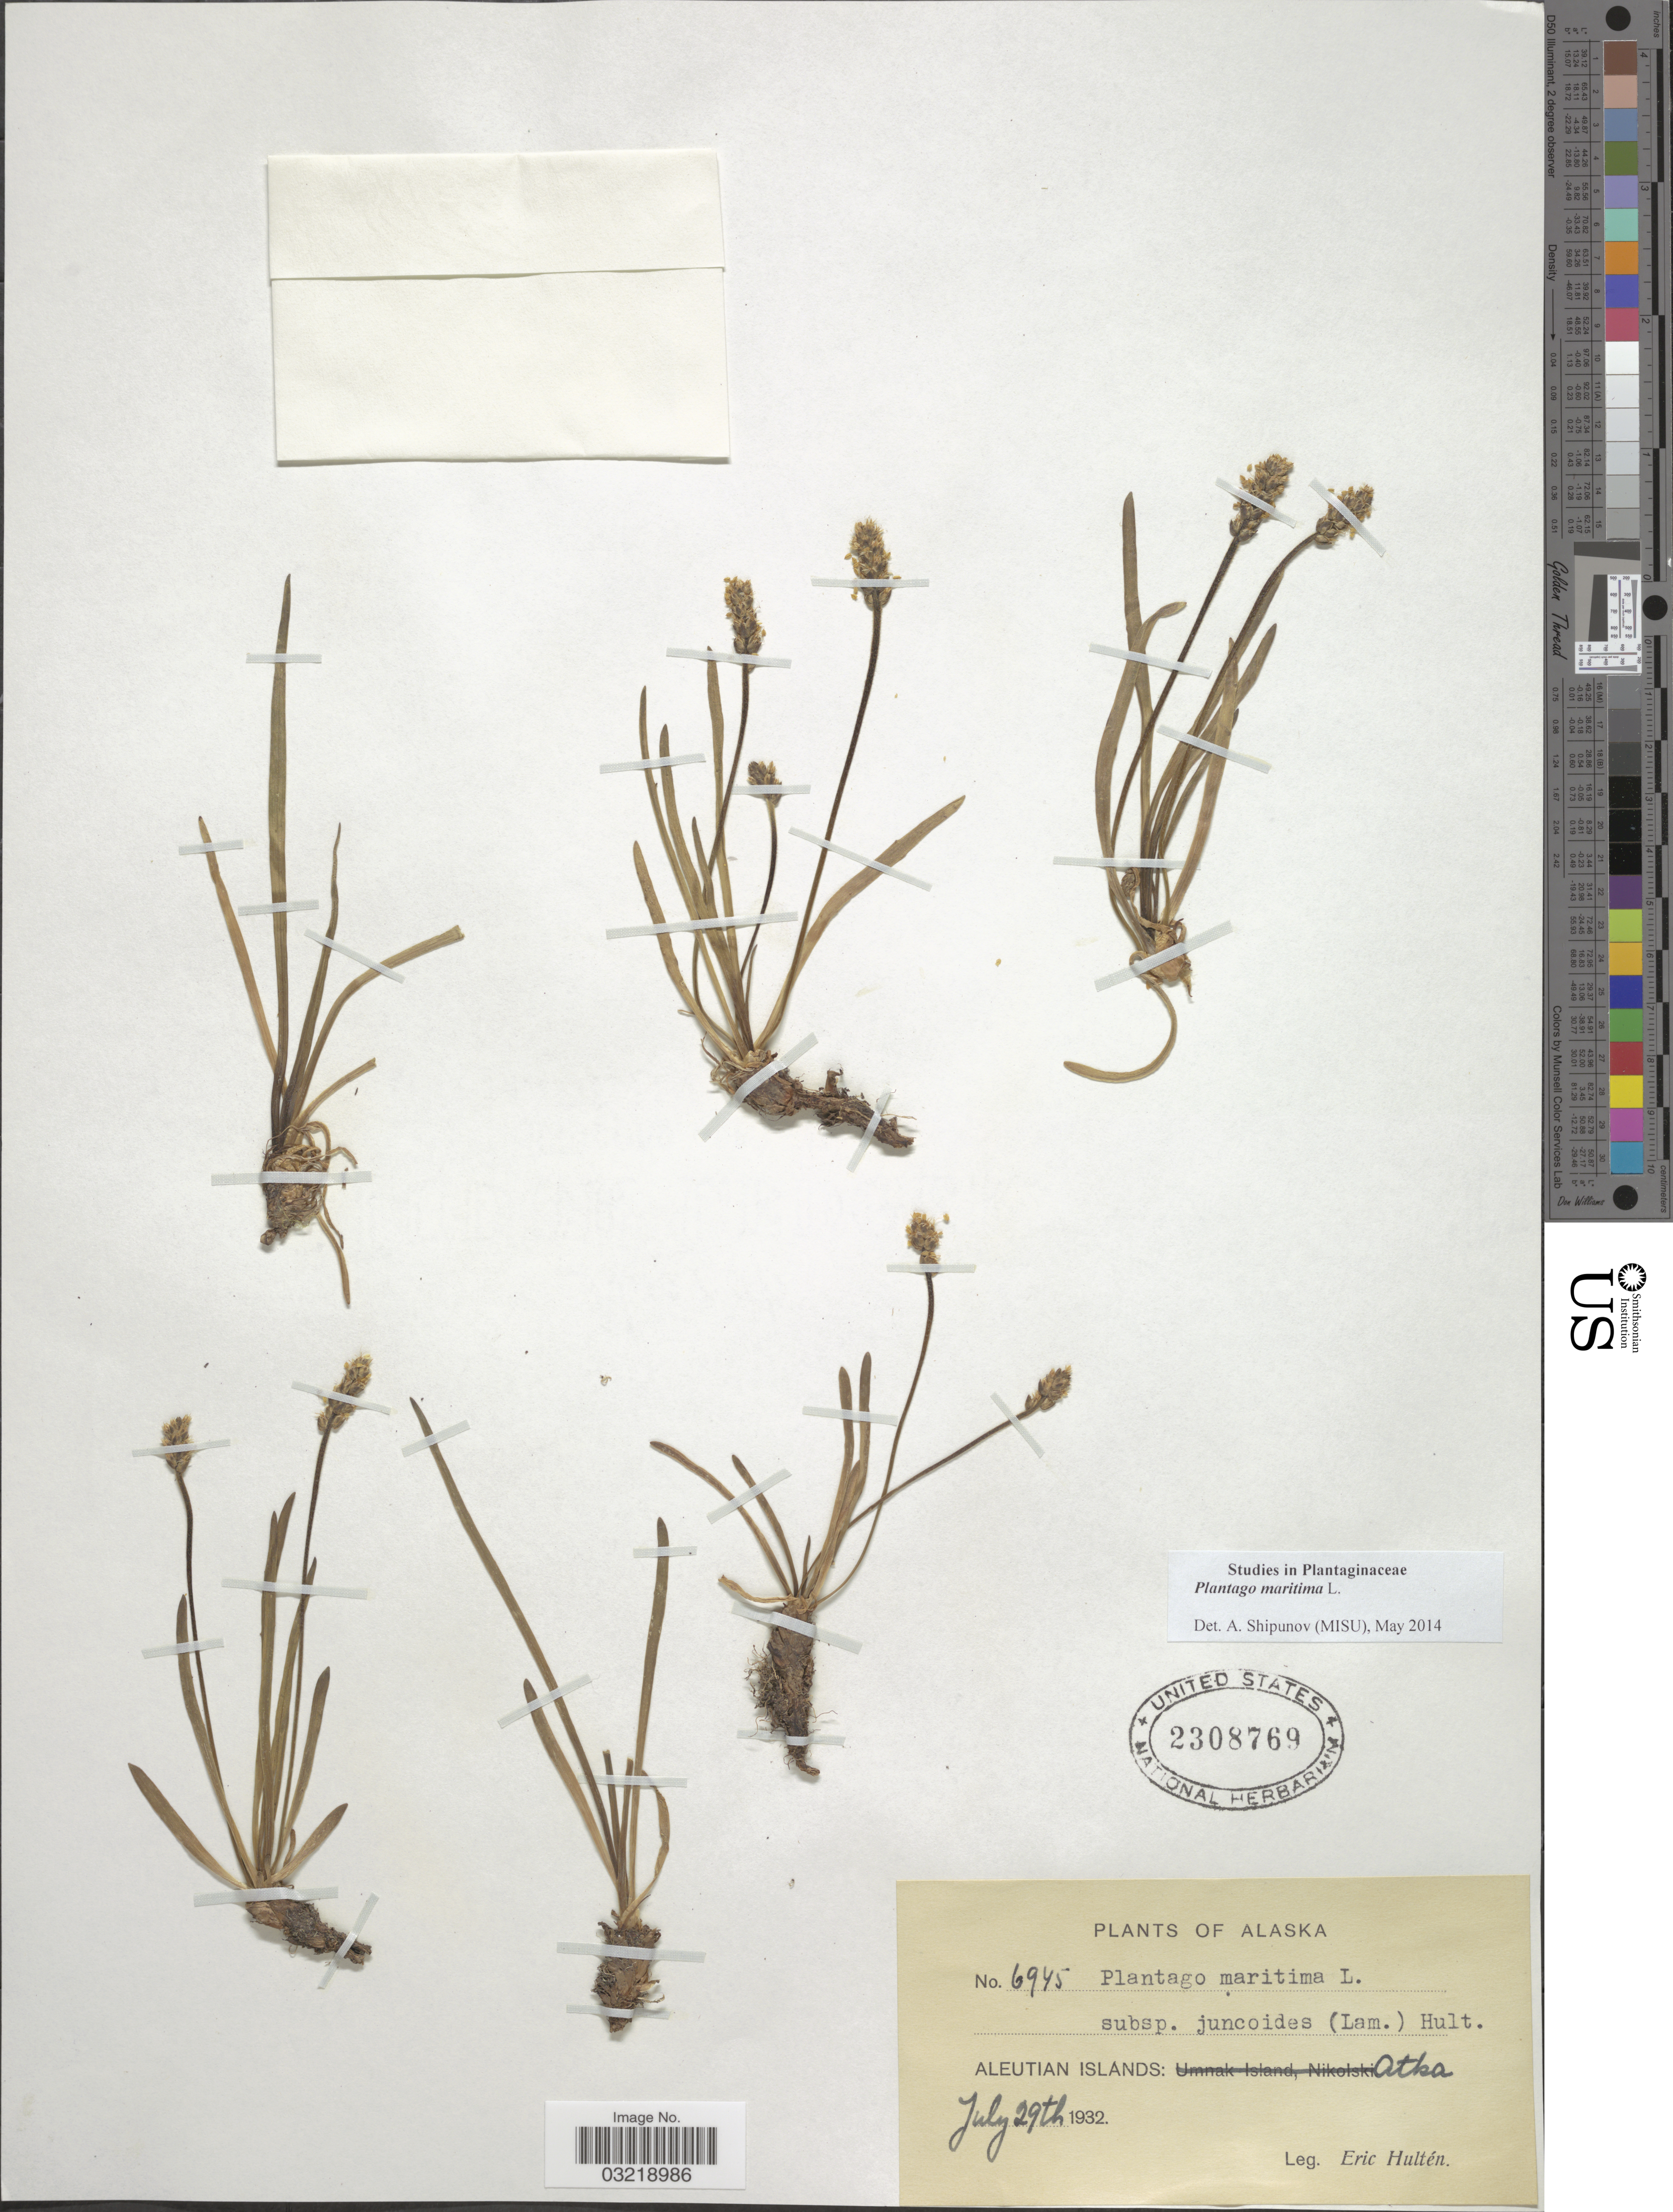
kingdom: Plantae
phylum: Tracheophyta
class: Magnoliopsida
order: Lamiales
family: Plantaginaceae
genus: Plantago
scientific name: Plantago maritima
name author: L.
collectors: E. G. Hultén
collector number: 6945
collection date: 1932-07-29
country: United States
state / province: Alaska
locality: Aleutian Islands: Atka.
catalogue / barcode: US 2308769